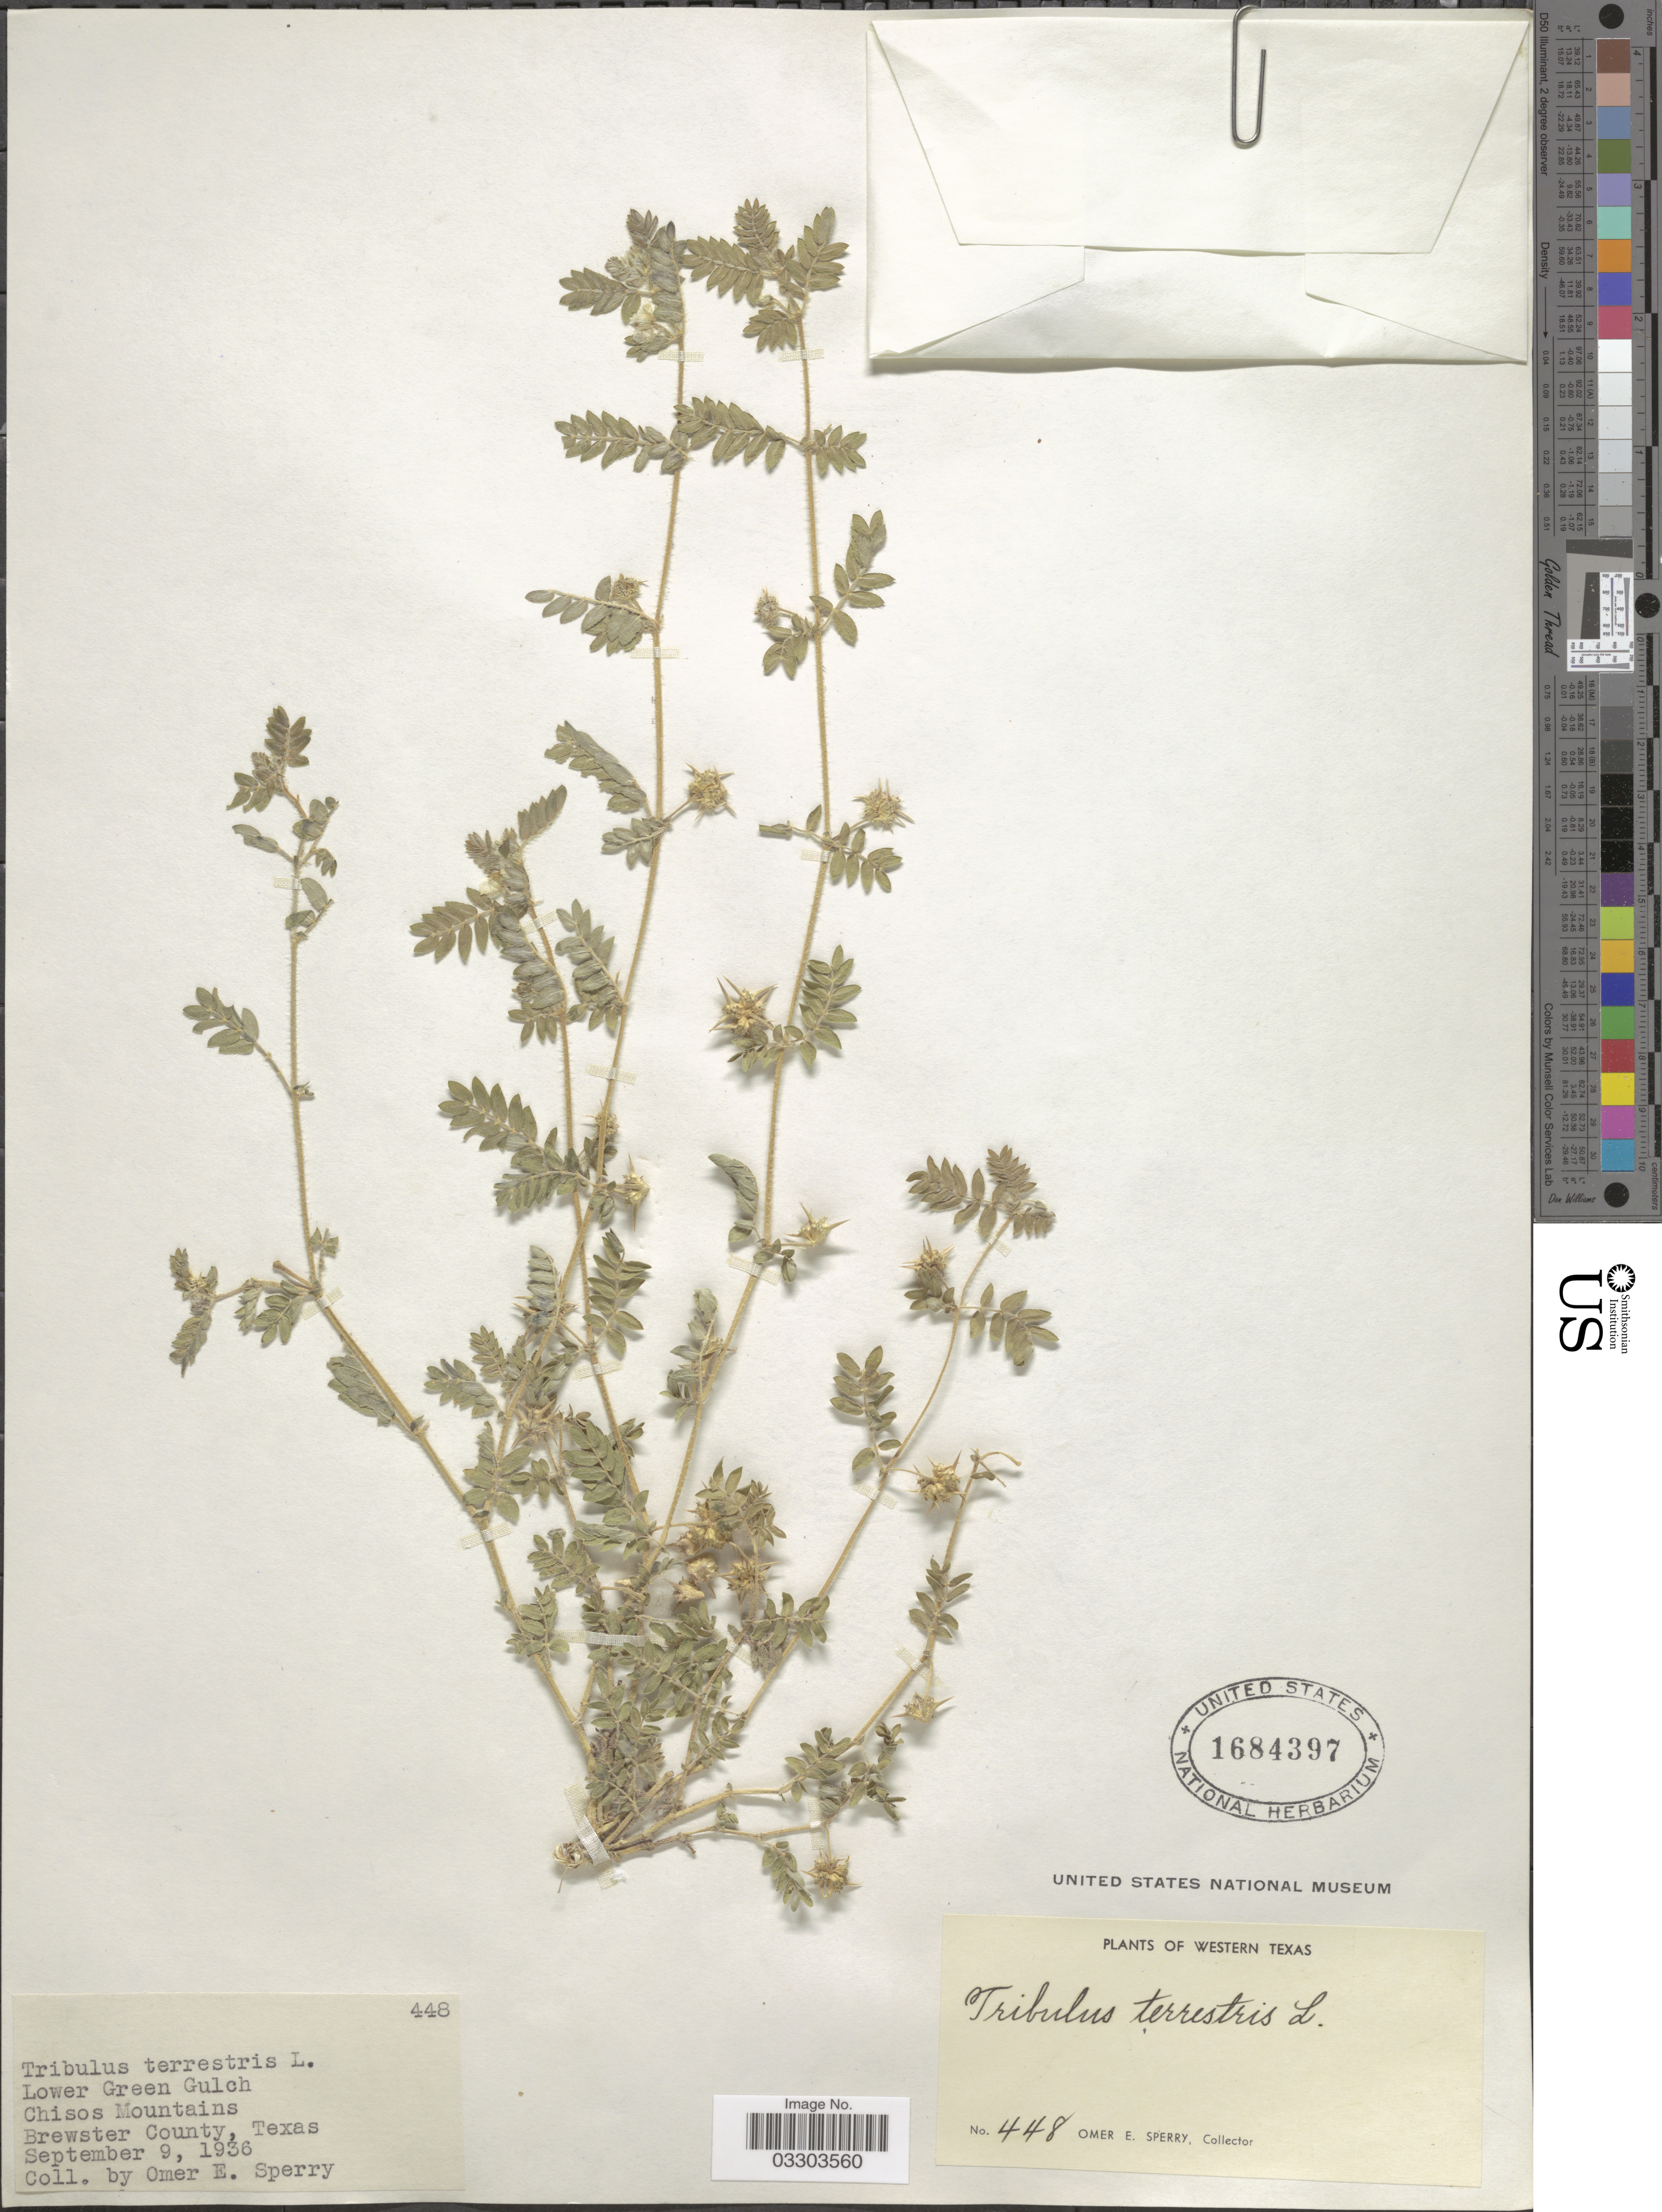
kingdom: Plantae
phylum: Tracheophyta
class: Magnoliopsida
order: Zygophyllales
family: Zygophyllaceae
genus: Tribulus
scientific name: Tribulus terrestris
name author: L.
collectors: O. E. Sperry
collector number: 448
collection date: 1936-09-09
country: United States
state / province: Texas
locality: Western Texas. Lower Green Gulch. Chisos Mountains. Brewster County.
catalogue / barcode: US 1684397